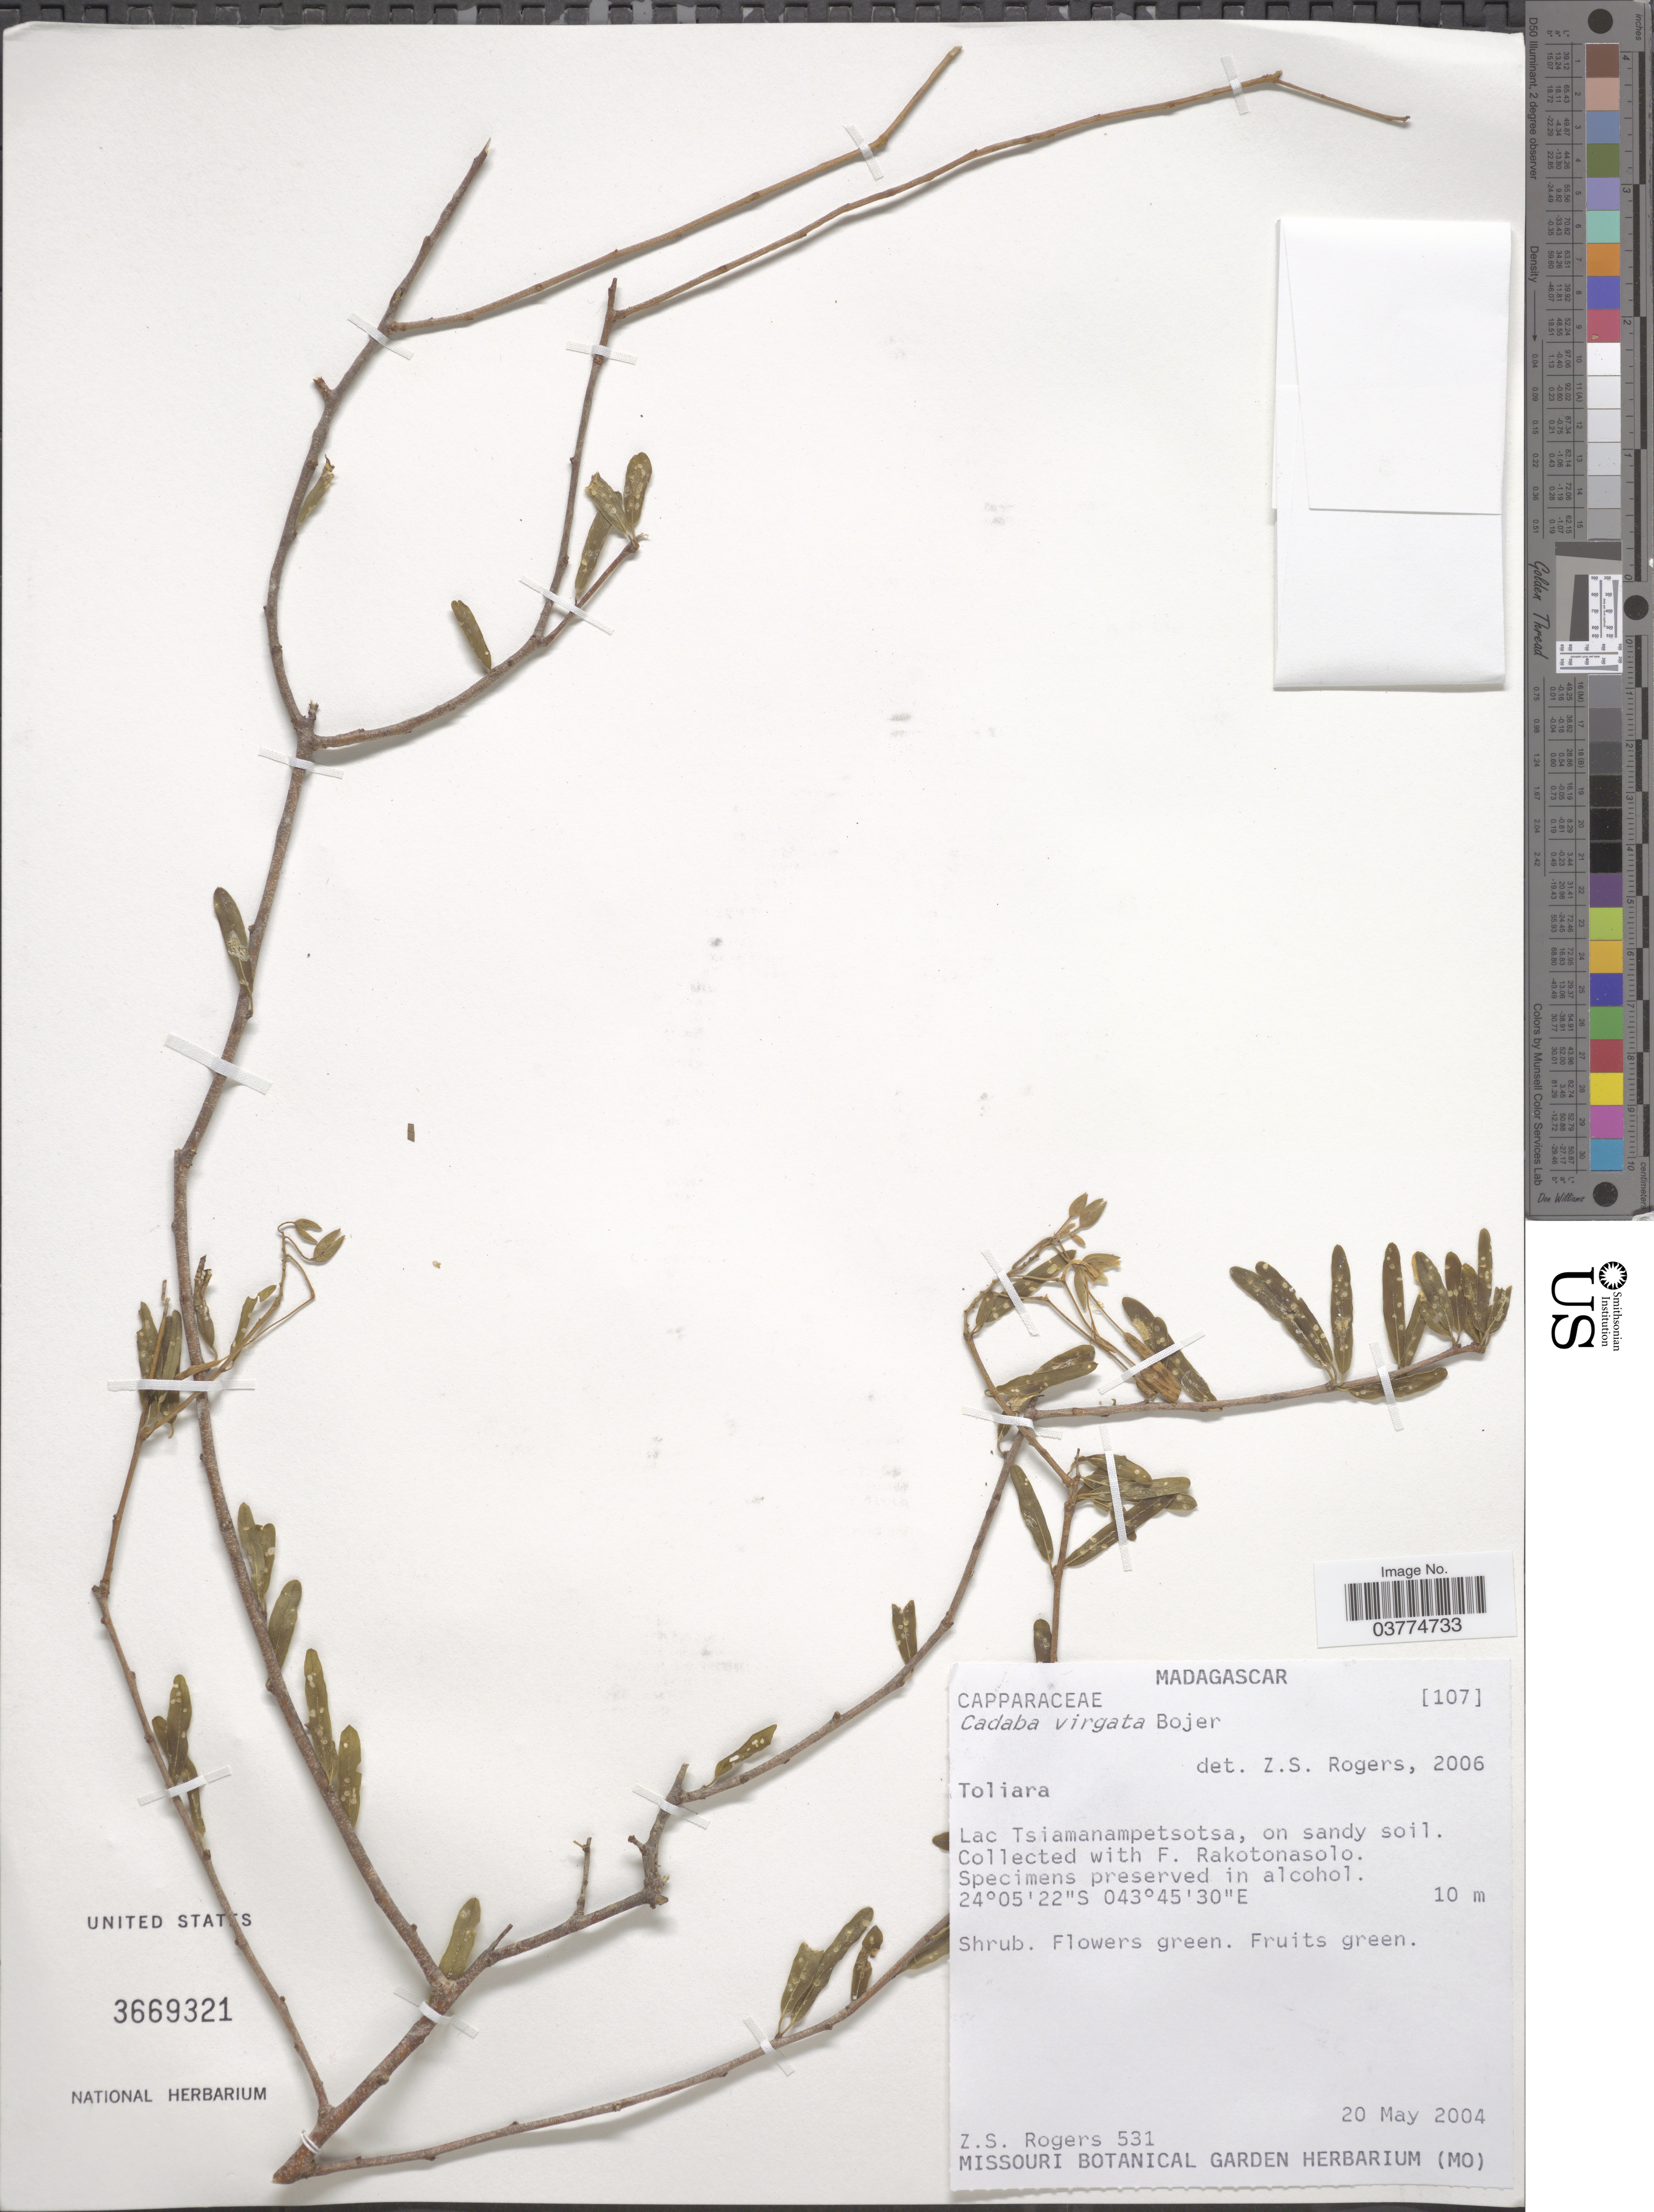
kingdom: Plantae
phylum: Tracheophyta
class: Magnoliopsida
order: Brassicales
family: Capparaceae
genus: Cadaba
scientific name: Cadaba virgata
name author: Bojer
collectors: Z. S. Rogers & F. Rakotonasolo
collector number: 531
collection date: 2004-05-20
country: Madagascar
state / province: Atsimo-Andrefana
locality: Lac Tsiamanampetsotsa.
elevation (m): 10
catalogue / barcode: US 3669321